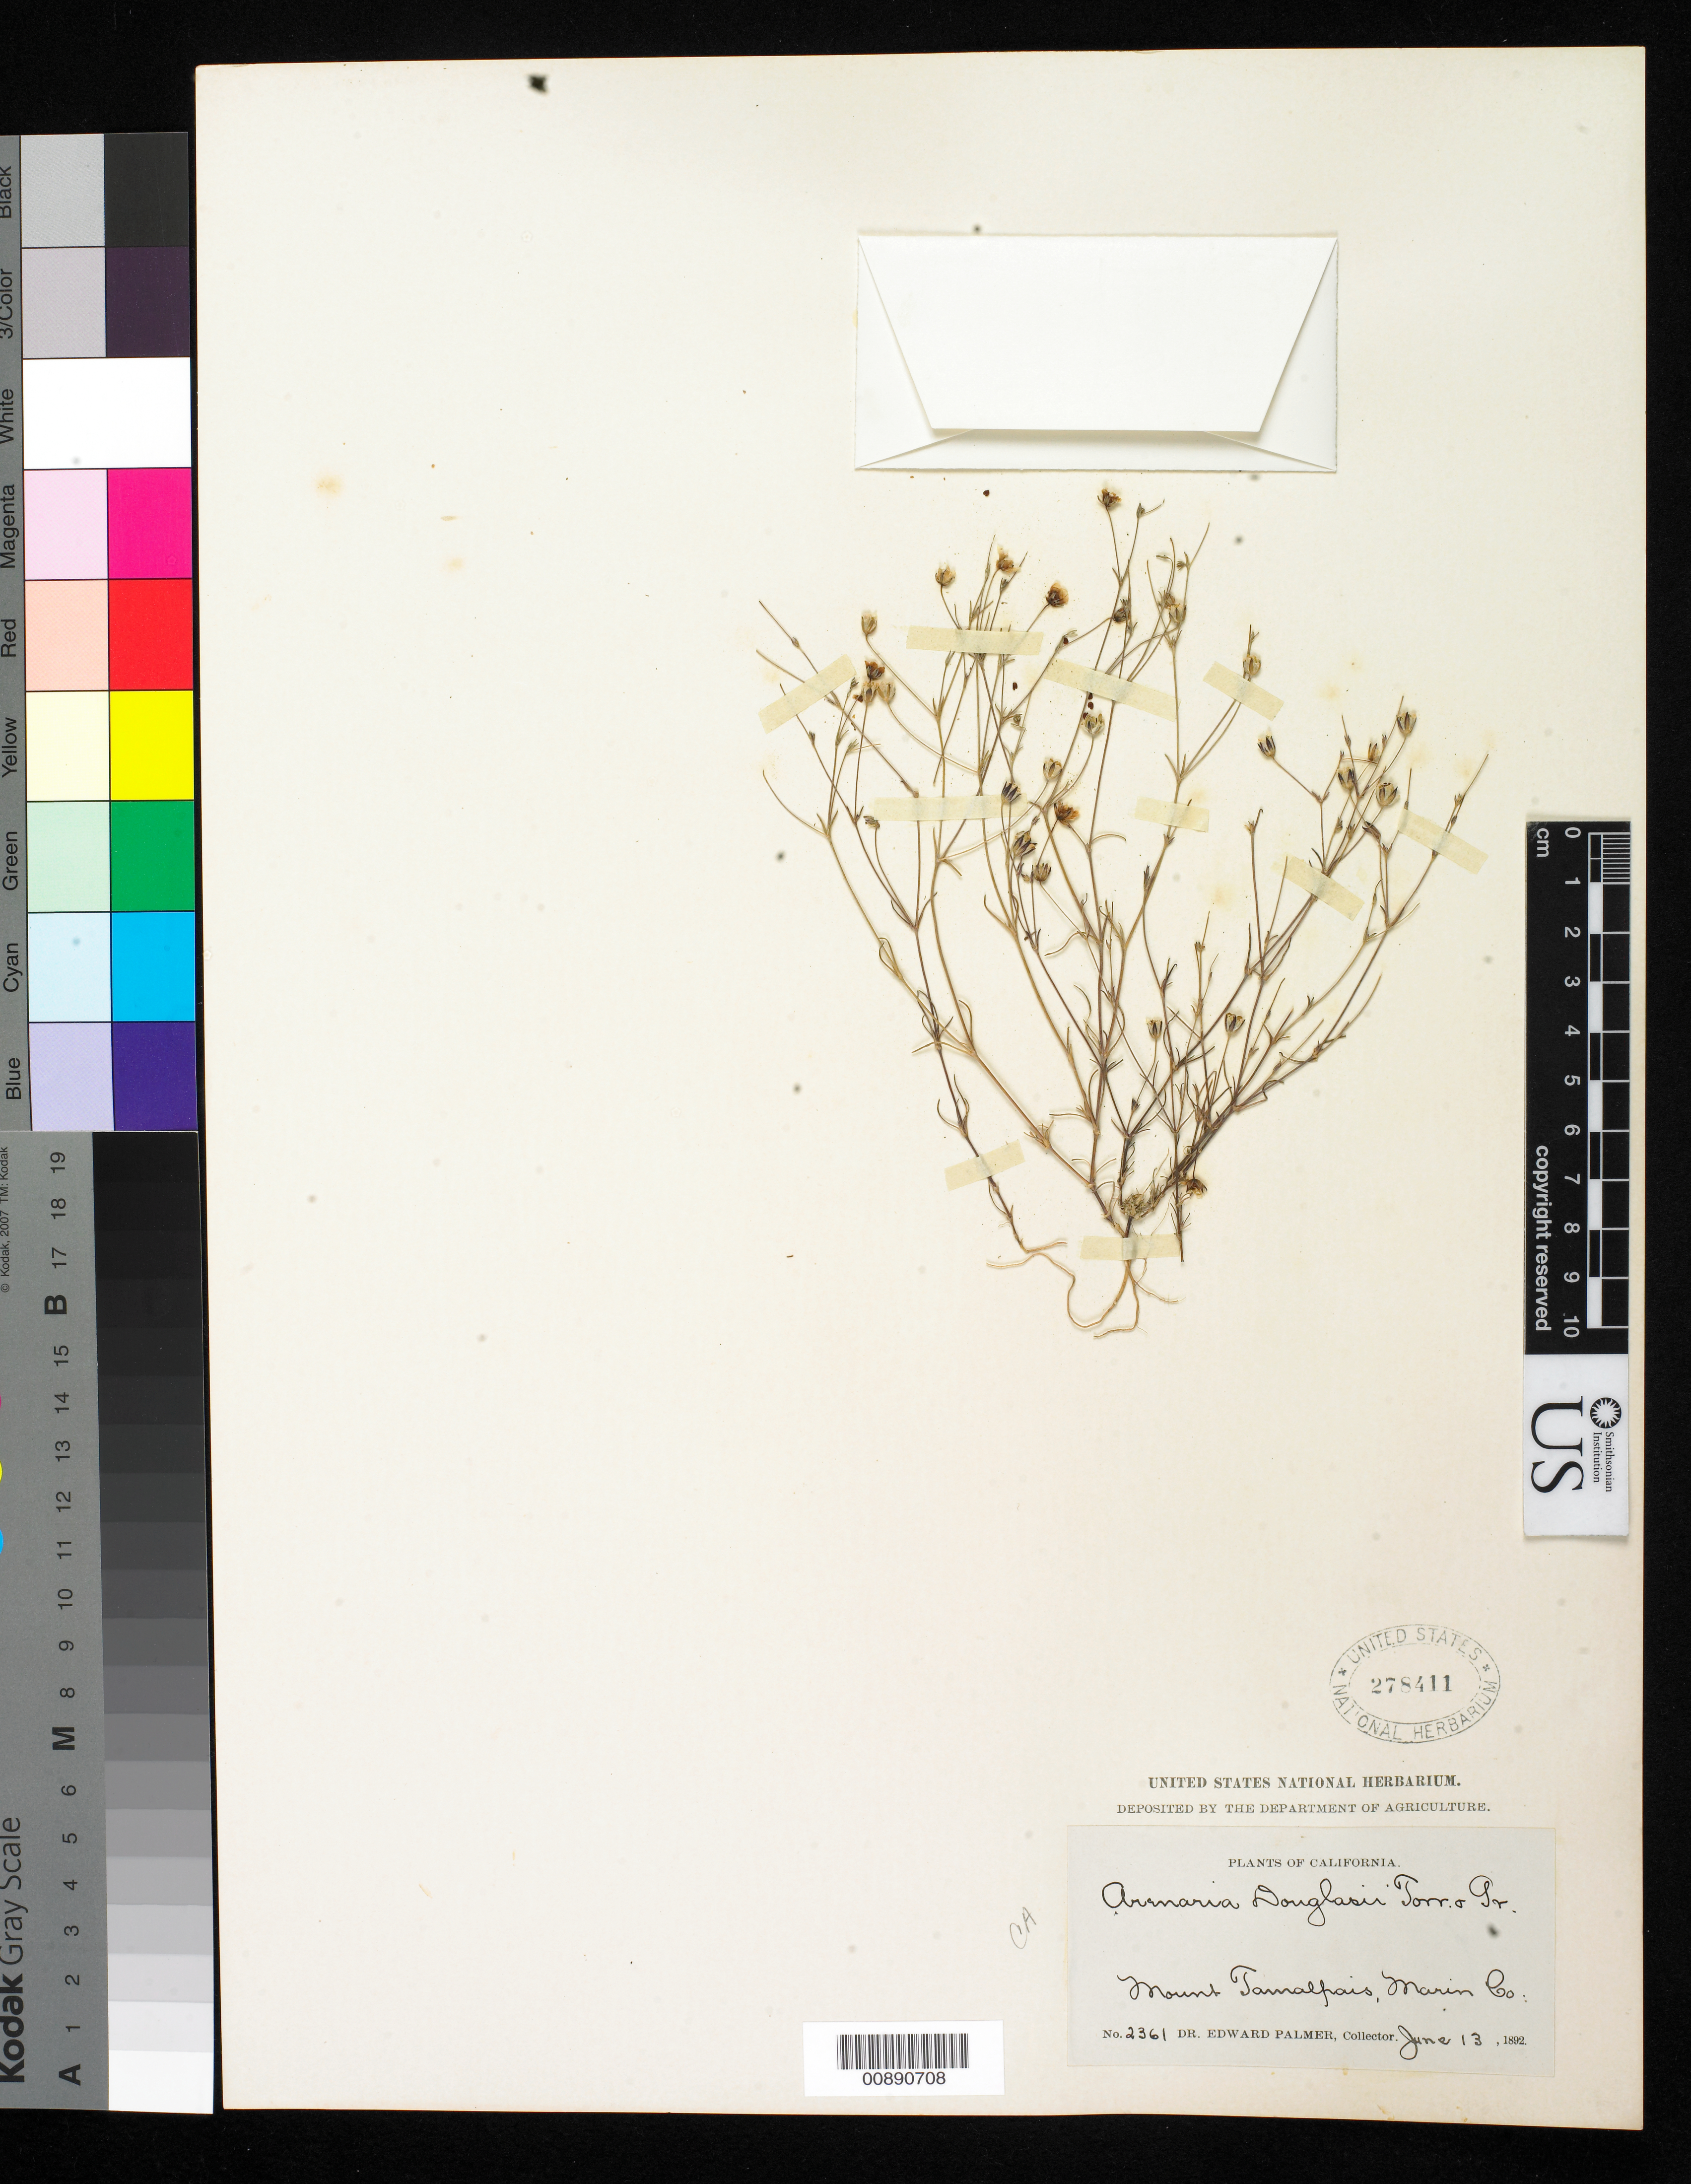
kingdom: Plantae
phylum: Tracheophyta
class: Magnoliopsida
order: Caryophyllales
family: Caryophyllaceae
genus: Arenaria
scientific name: Arenaria douglasii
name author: Fenzl ex Torr. & A. Gray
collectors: E. Palmer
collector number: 2361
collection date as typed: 13 Jun 1892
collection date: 1892-06-13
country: United States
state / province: California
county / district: Marin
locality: Mount Tamalpais, Marin County, California.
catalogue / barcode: US 278411